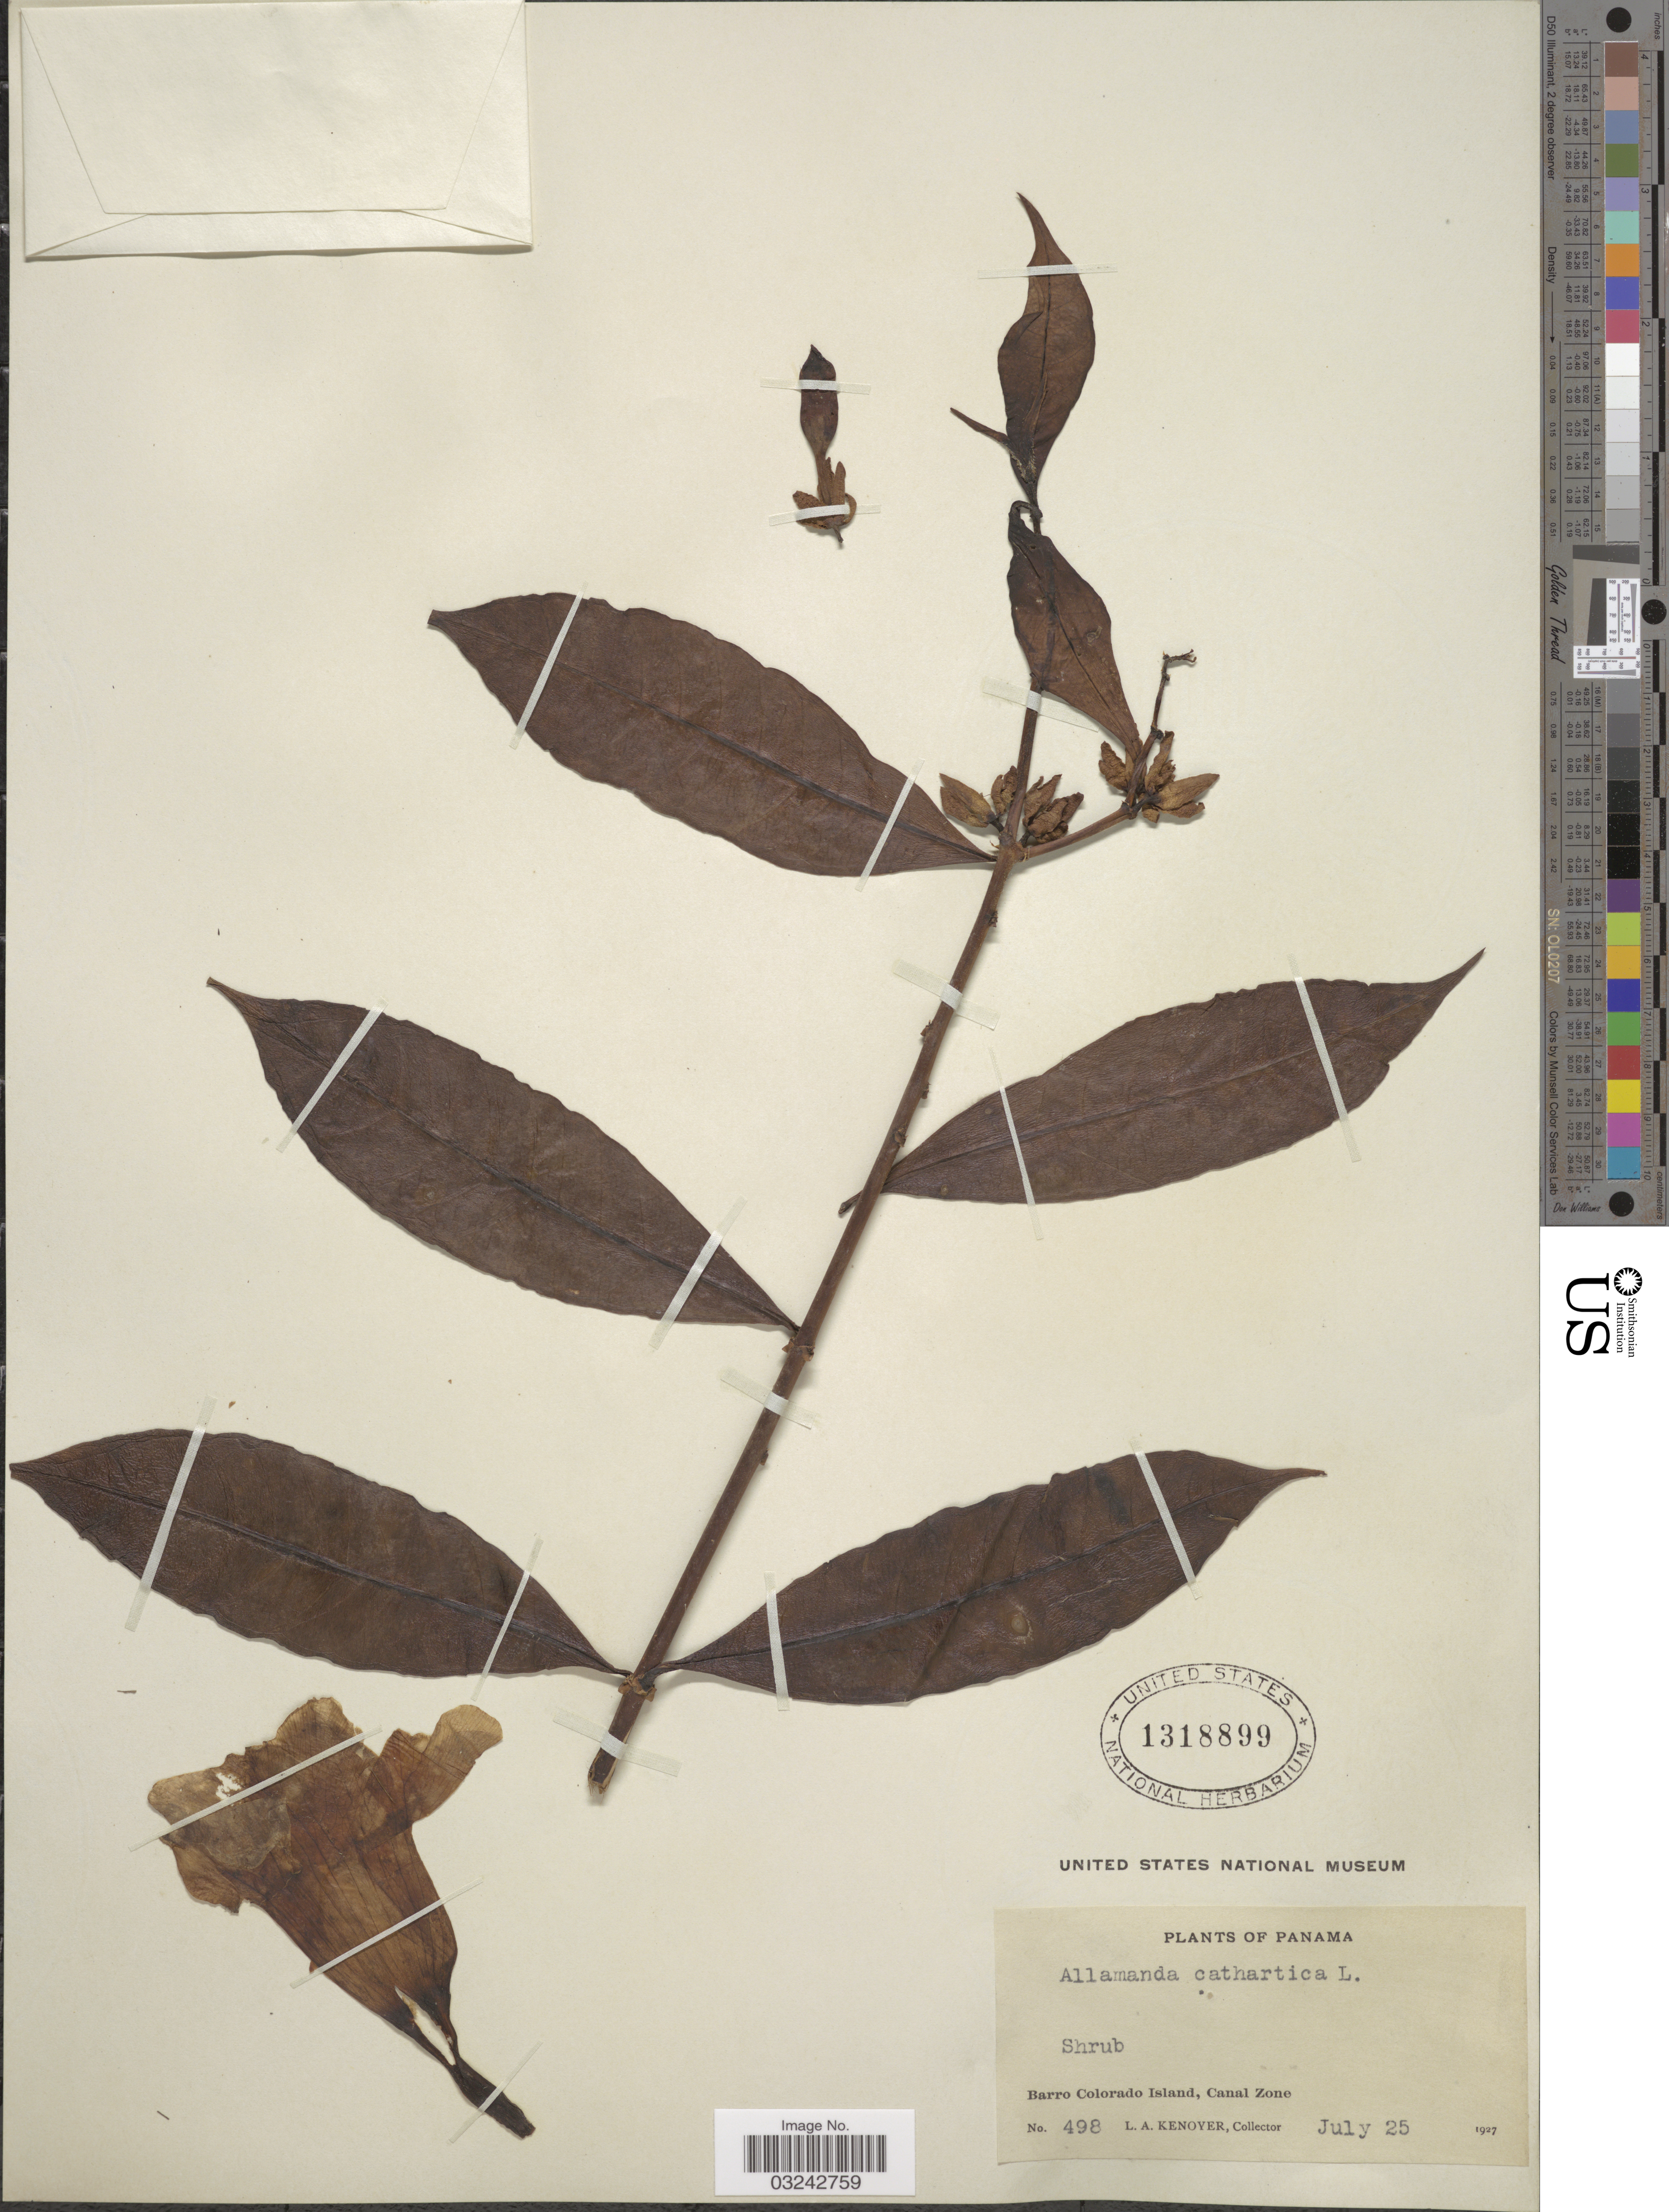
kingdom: Plantae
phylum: Tracheophyta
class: Magnoliopsida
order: Gentianales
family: Apocynaceae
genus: Allamanda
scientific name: Allamanda cathartica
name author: L.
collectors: L. A. Kenoyer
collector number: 498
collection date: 1927-07-25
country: Panama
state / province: Panamá Oeste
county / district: Canal Zone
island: Barro Colorado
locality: Barro Colorado Island, Canal Zone.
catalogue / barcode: US 1318899